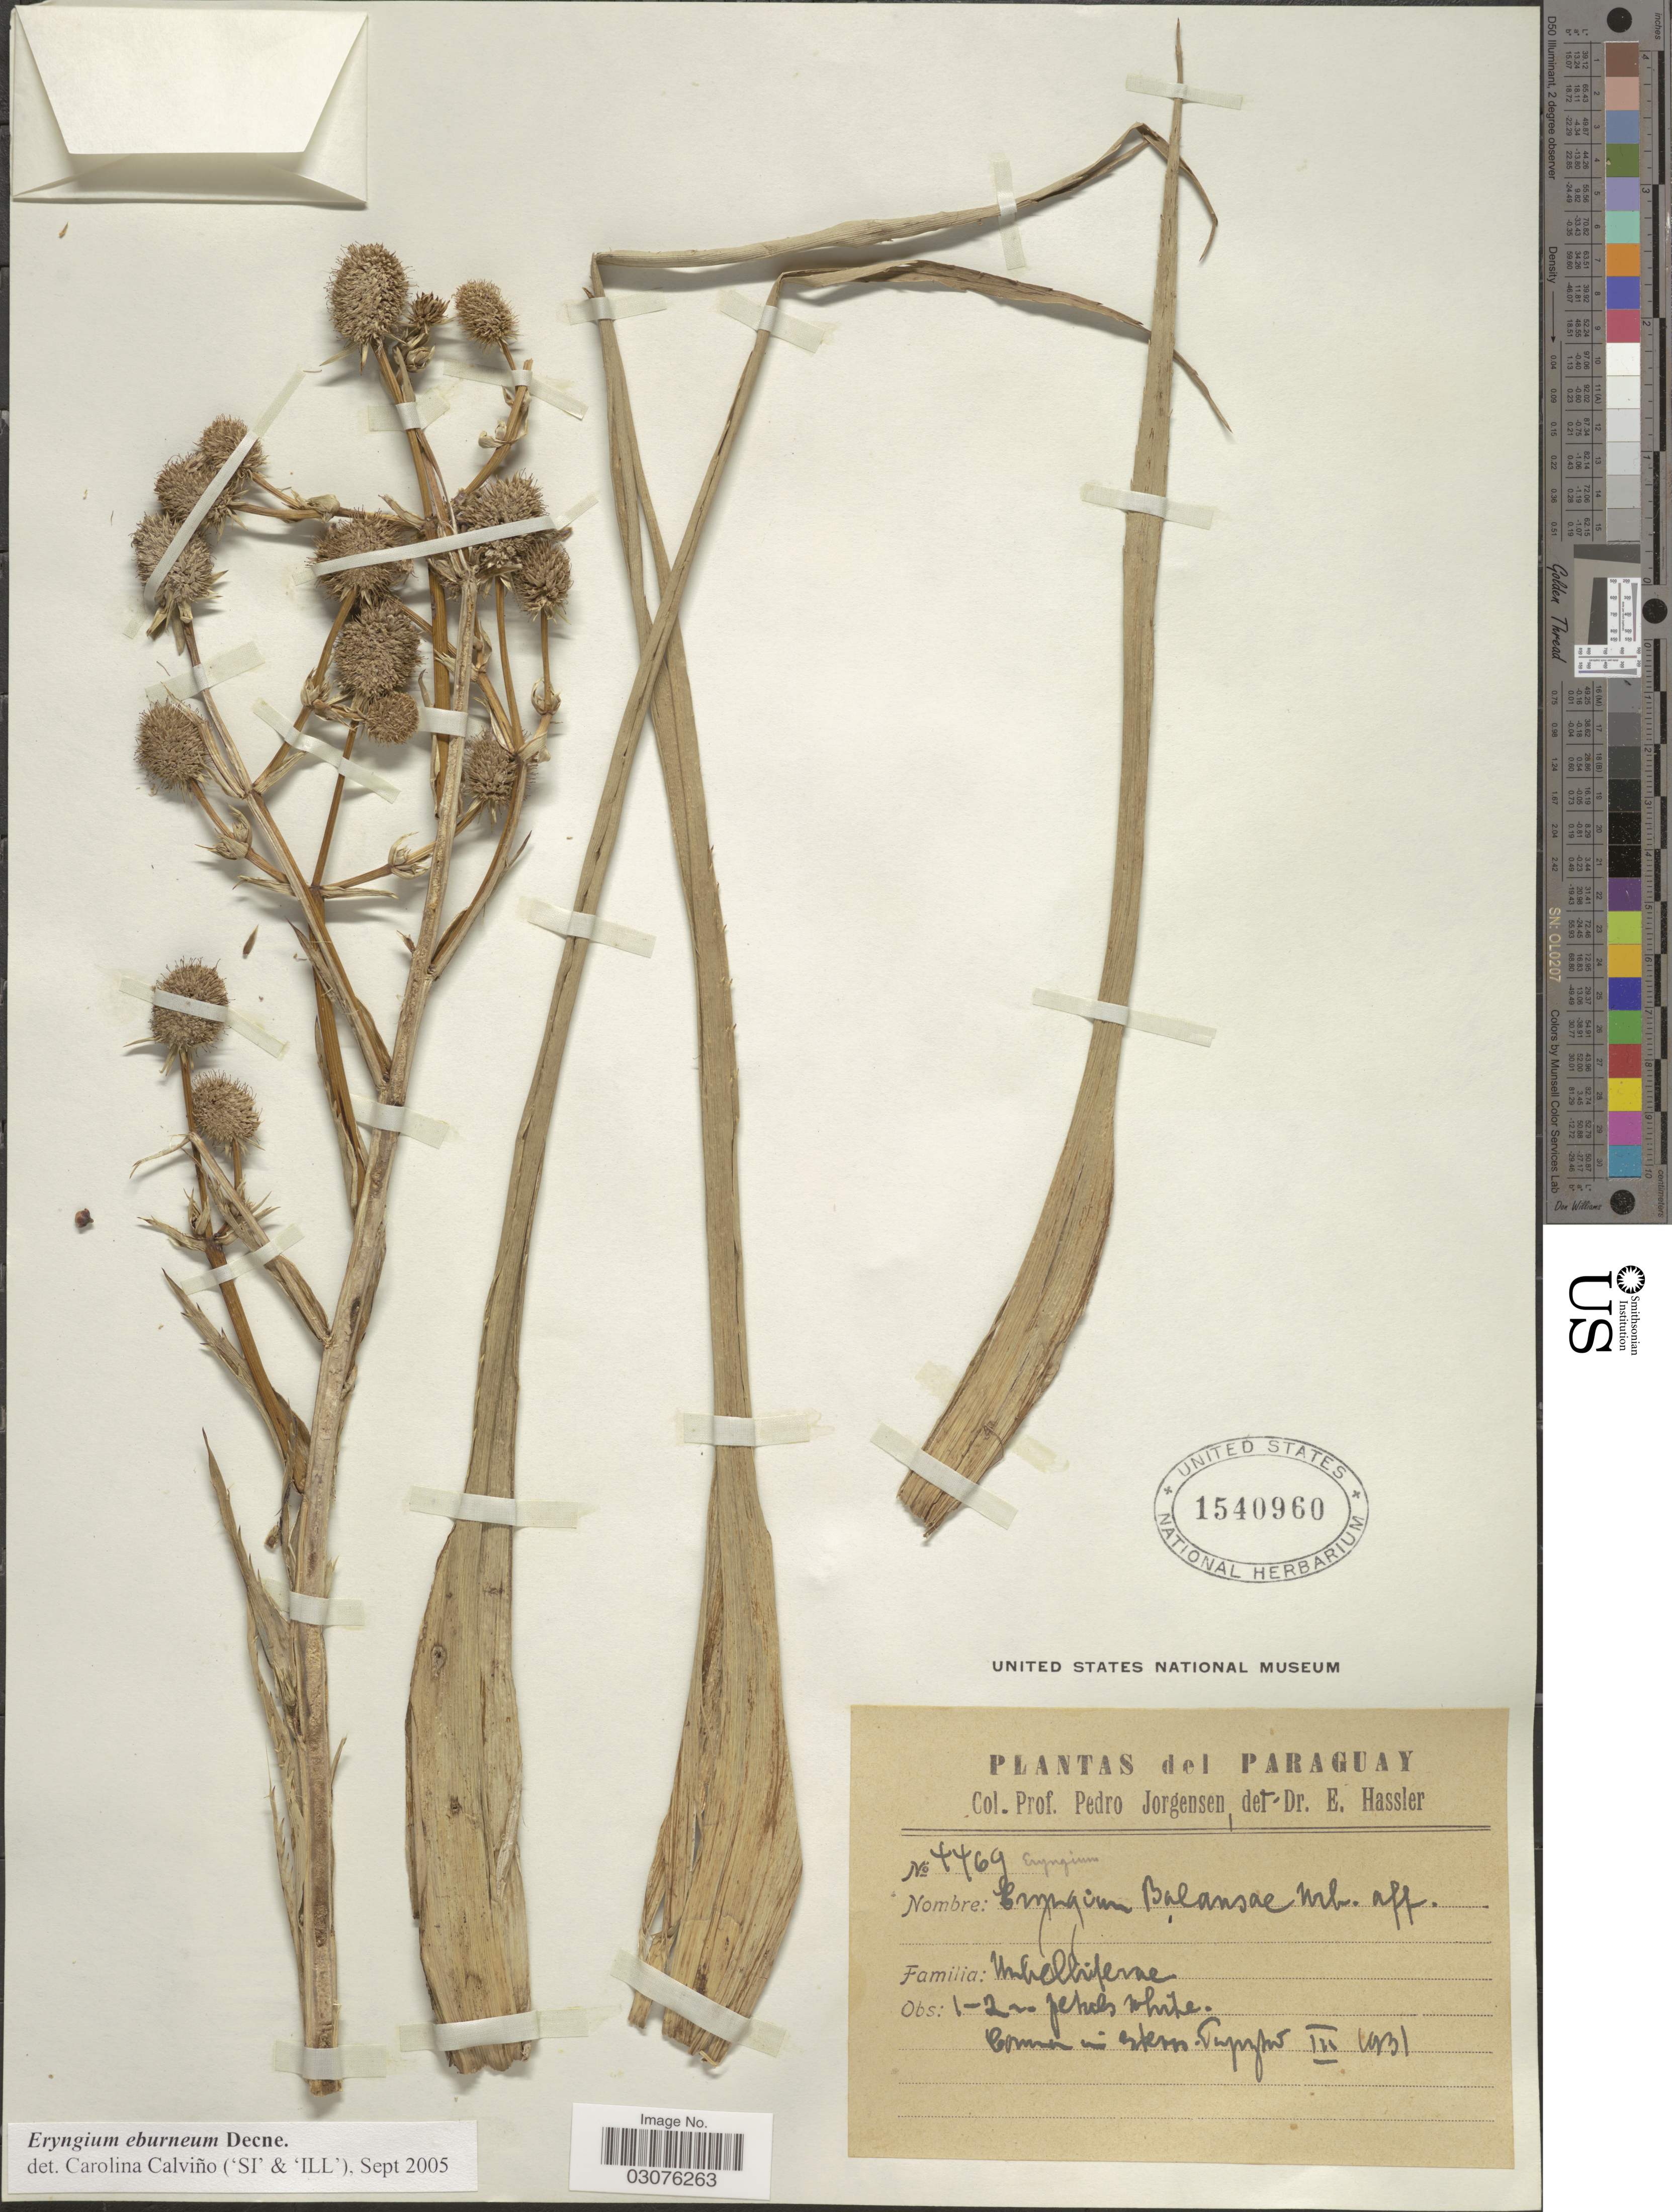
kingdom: Plantae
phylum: Tracheophyta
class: Magnoliopsida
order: Apiales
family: Apiaceae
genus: Eryngium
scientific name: Eryngium eburneum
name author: Decne.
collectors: P. Jörgensen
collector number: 4469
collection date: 1931-03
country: Paraguay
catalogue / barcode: US 1540960